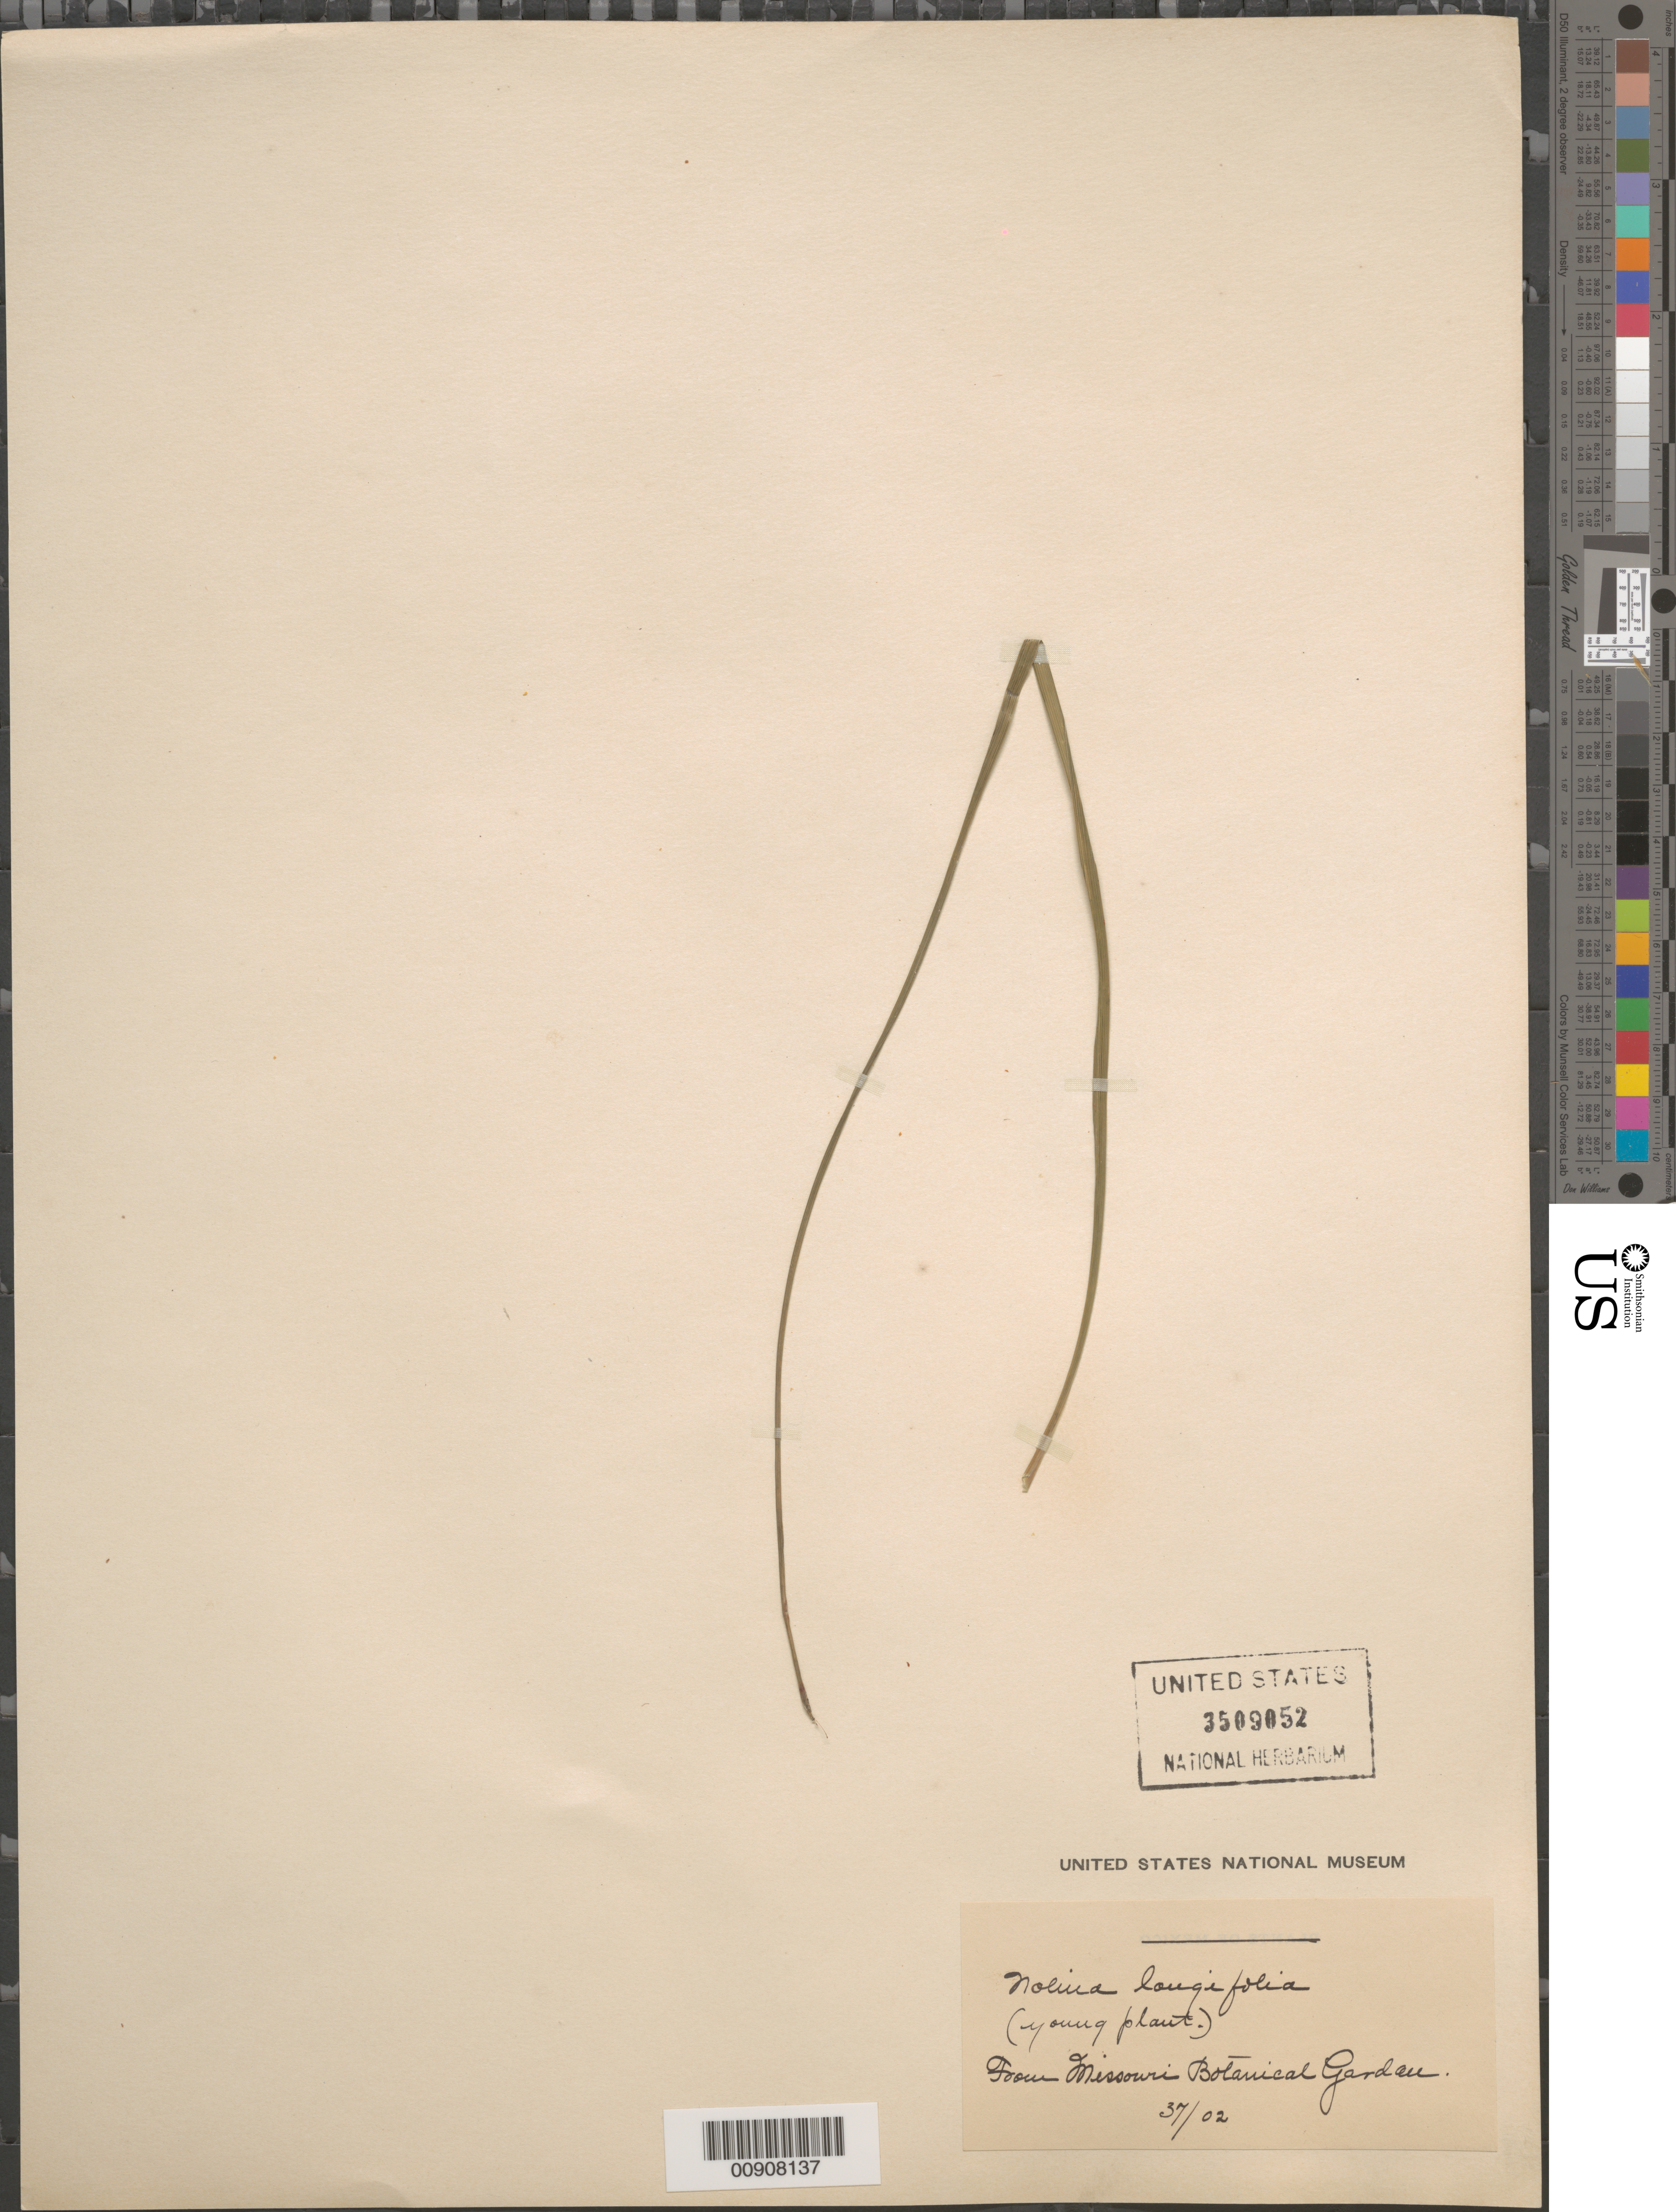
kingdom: Plantae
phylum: Tracheophyta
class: Liliopsida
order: Asparagales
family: Asparagaceae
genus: Nolina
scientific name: Nolina longifolia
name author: (Schult.) J.H. Hemsl.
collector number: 37/02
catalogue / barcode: US 3509052